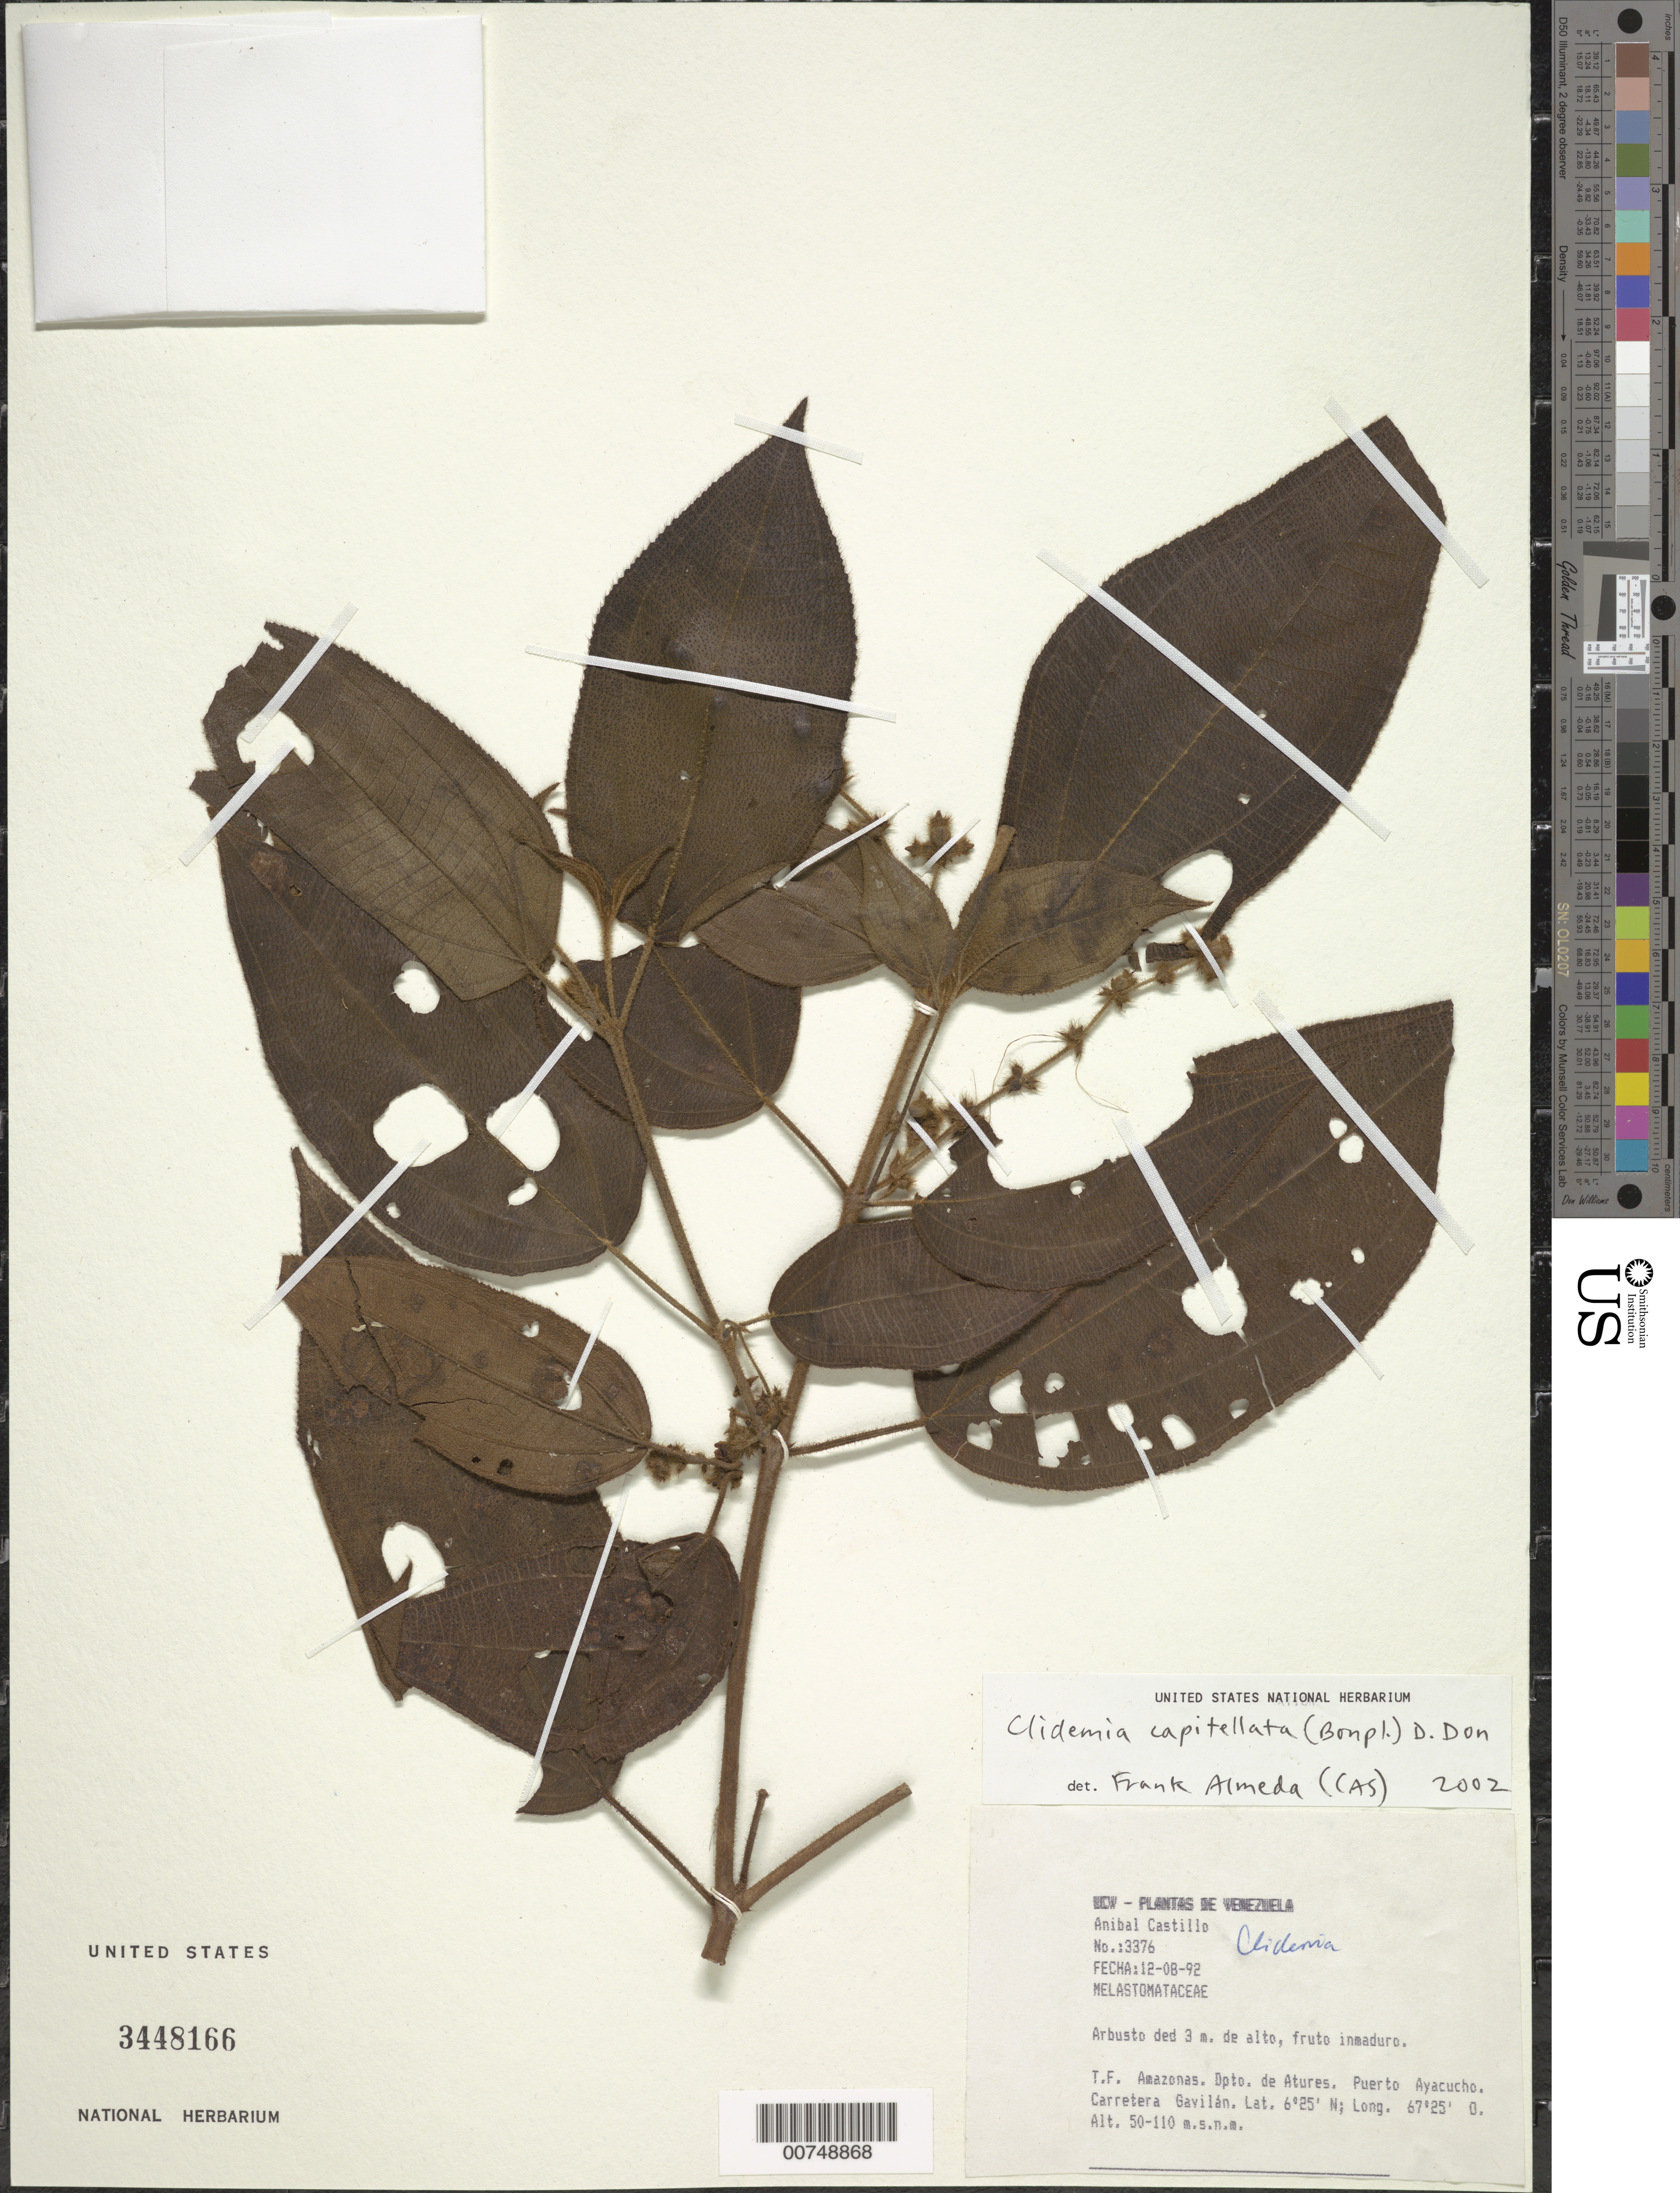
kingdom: Plantae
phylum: Tracheophyta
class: Magnoliopsida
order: Myrtales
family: Melastomataceae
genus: Clidemia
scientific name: Clidemia capitellata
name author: (Bonpl.) D. Don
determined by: Almeda, F.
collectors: A. Castillo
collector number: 3376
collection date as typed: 12-Aug-92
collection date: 1992-08-12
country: Venezuela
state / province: Amazonas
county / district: Atures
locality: Puerto Ayacucho, Carretera Gavilan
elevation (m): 50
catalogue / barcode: US 3448166